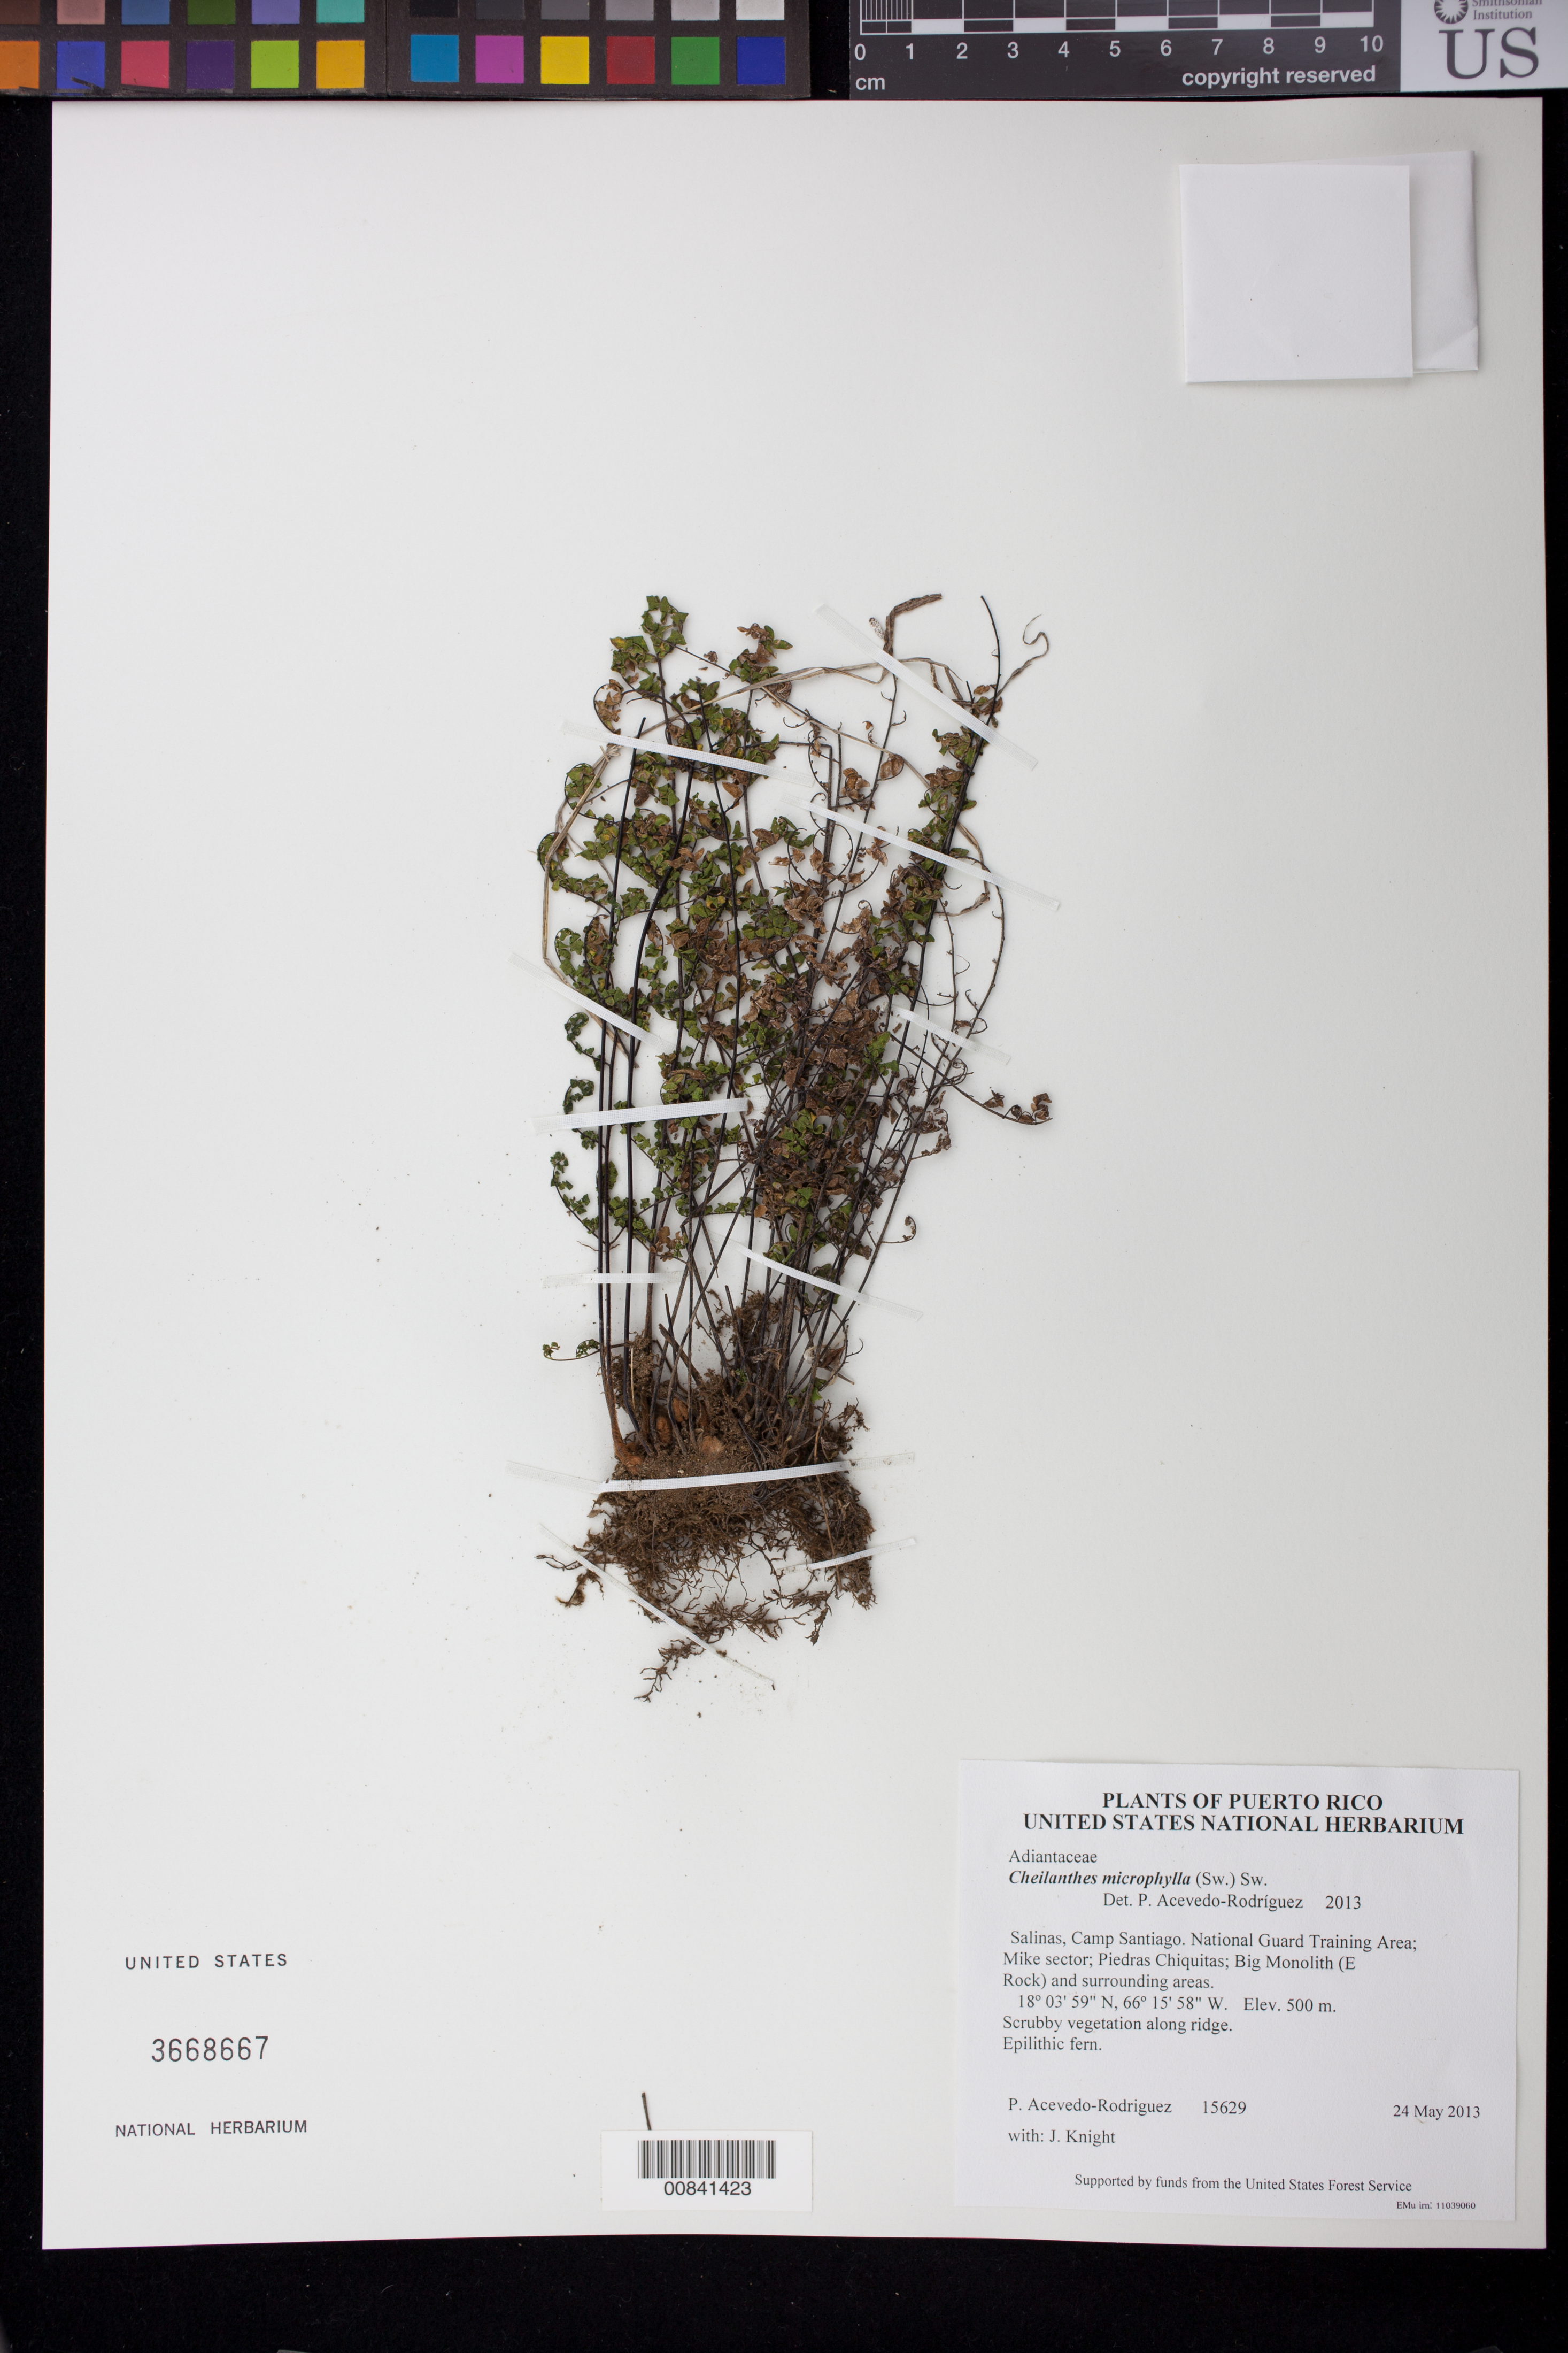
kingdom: Plantae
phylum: Tracheophyta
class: Polypodiopsida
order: Polypodiales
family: Pteridaceae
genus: Myriopteris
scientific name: Myriopteris microphylla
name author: (Sw.) Grusz & Windham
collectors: P. Acevedo-Rodr. & J. Knight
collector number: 15629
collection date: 2013-05-24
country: Puerto Rico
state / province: Salinas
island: Puerto Rico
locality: Camp Santiago. National Guard Training Area; Mike sector; Piedras Chiquitas; Big Monolith (E Rock) and surrounding areas.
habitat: Scrubby vegetation along ridge.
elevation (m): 500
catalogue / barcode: US 3668667